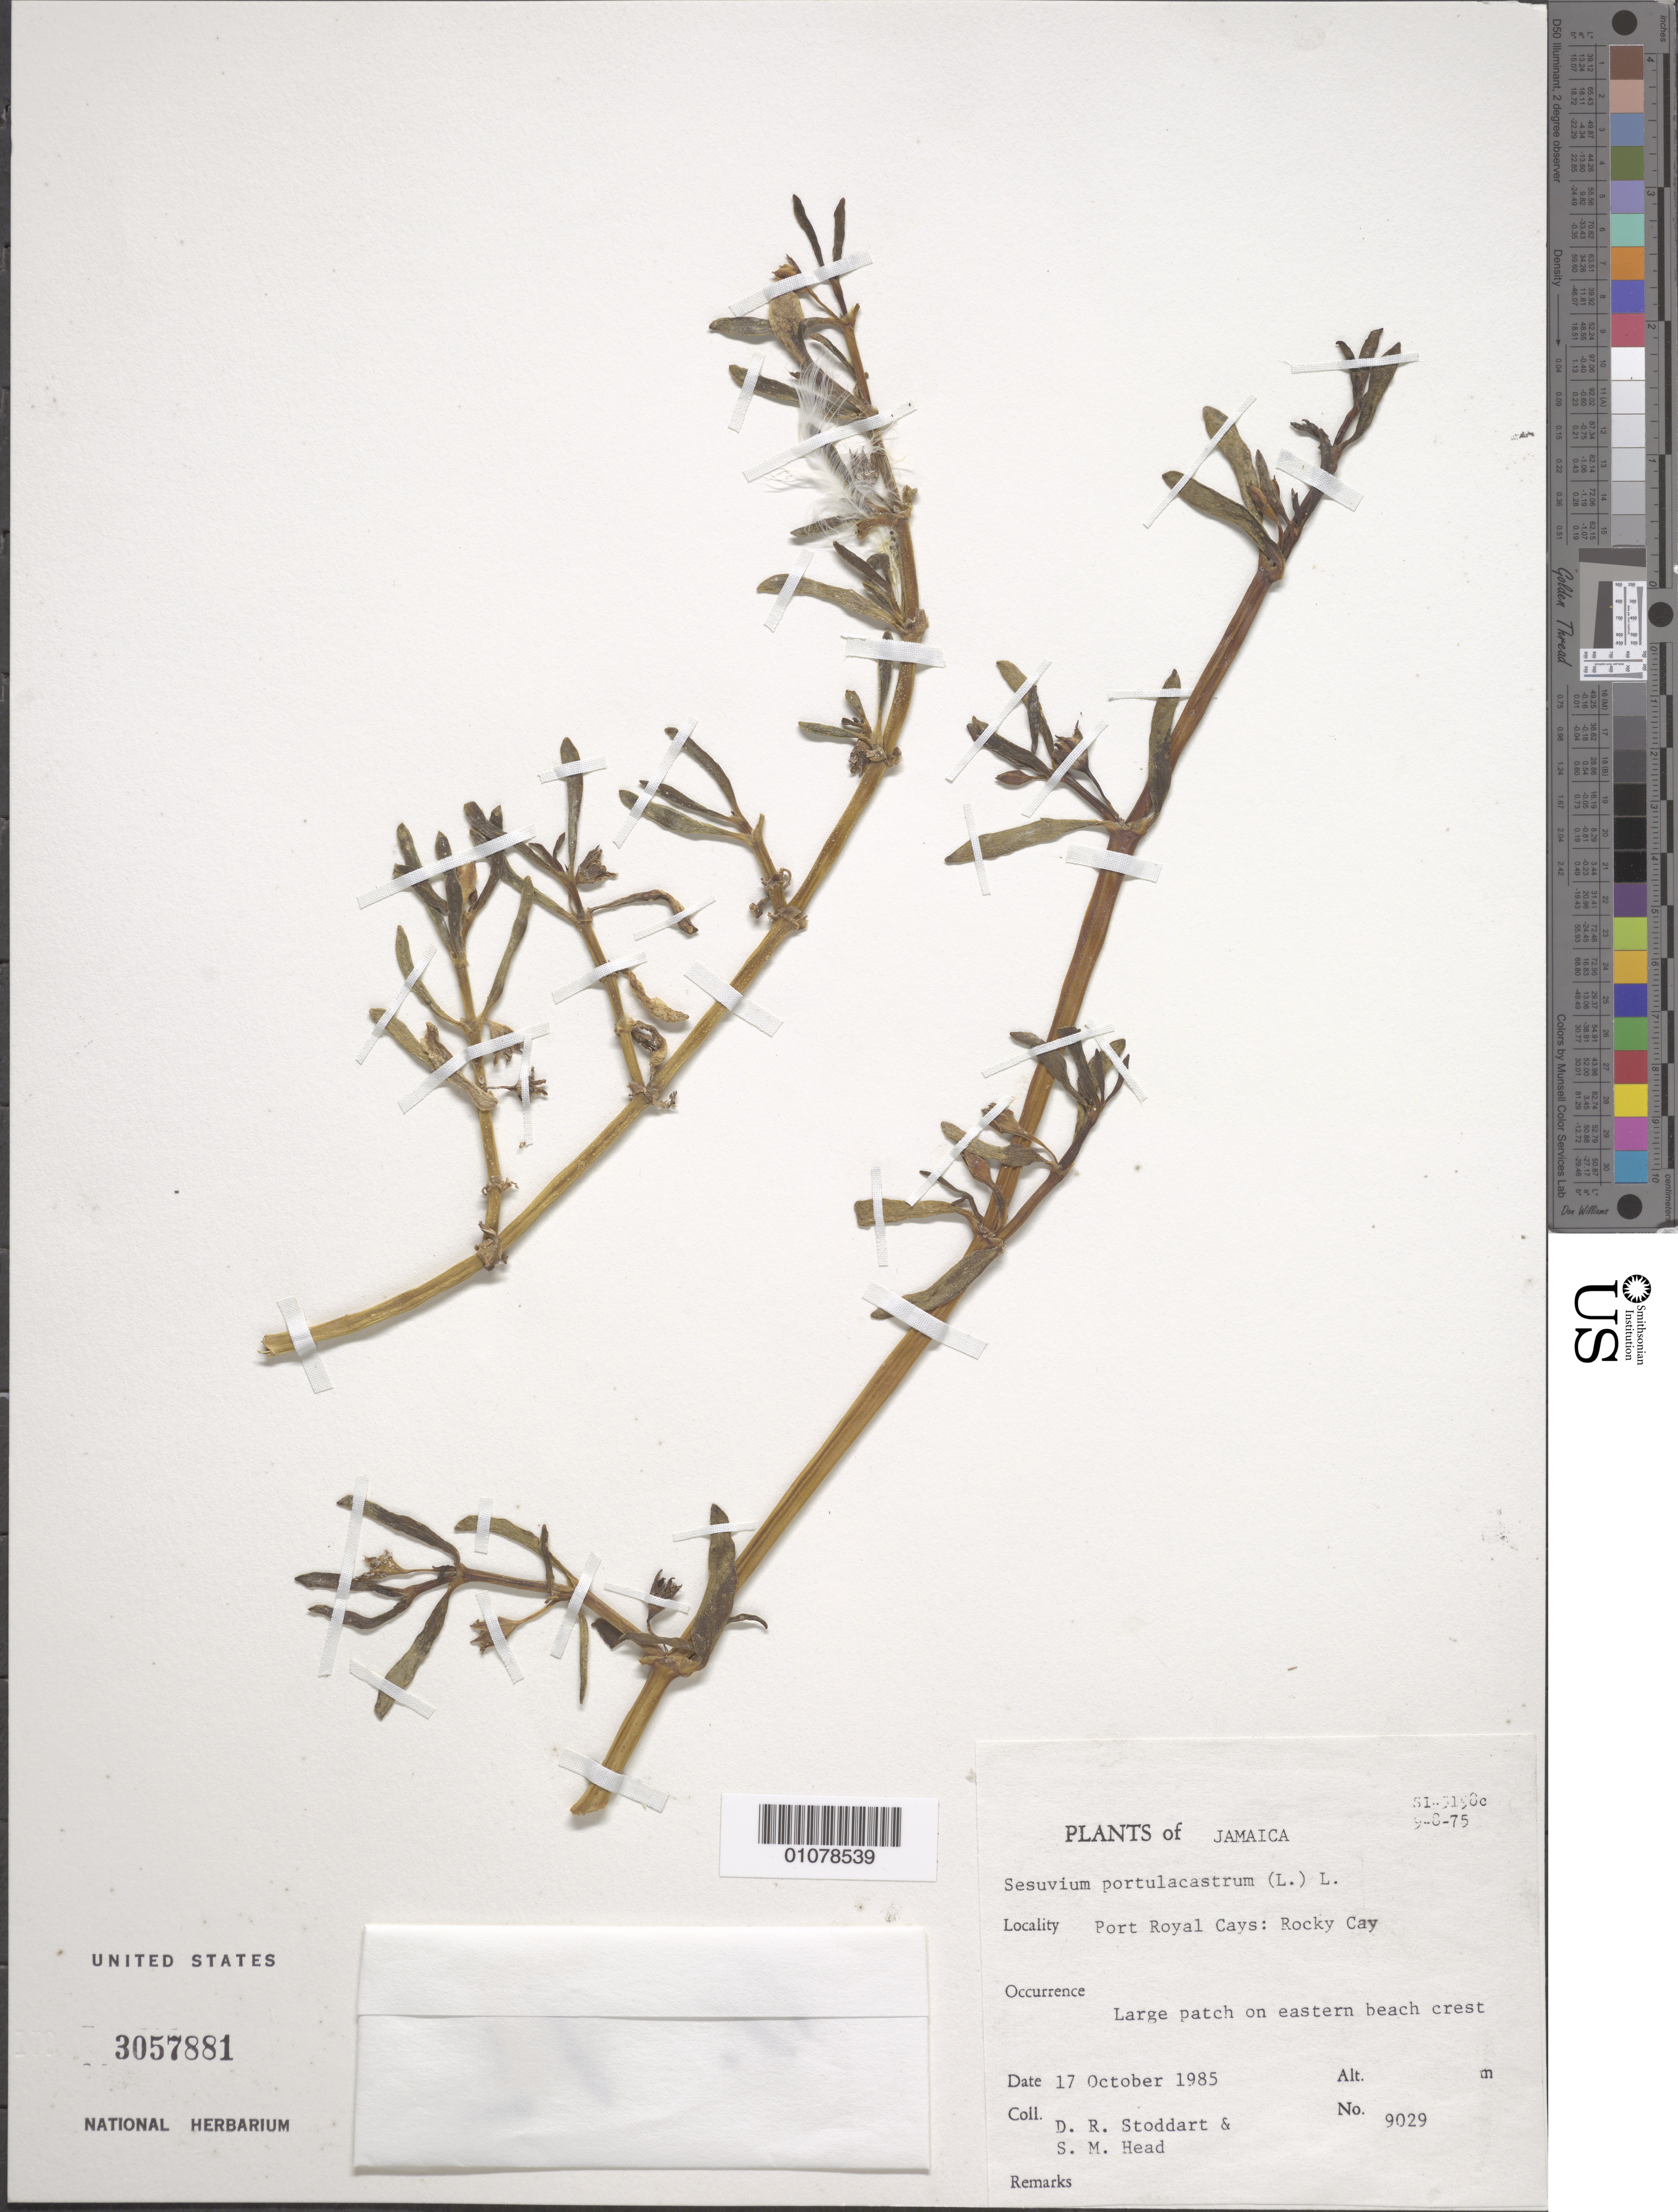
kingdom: Plantae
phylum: Tracheophyta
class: Magnoliopsida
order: Caryophyllales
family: Aizoaceae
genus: Sesuvium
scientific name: Sesuvium portulacastrum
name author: (L.) L.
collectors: D. R. Stoddart & S. Head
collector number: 9029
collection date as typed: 17 Oct 1985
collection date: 1985-10-17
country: Jamaica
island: Jamaica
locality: Port Royal Cays: Rocky Cay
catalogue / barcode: US 3057881